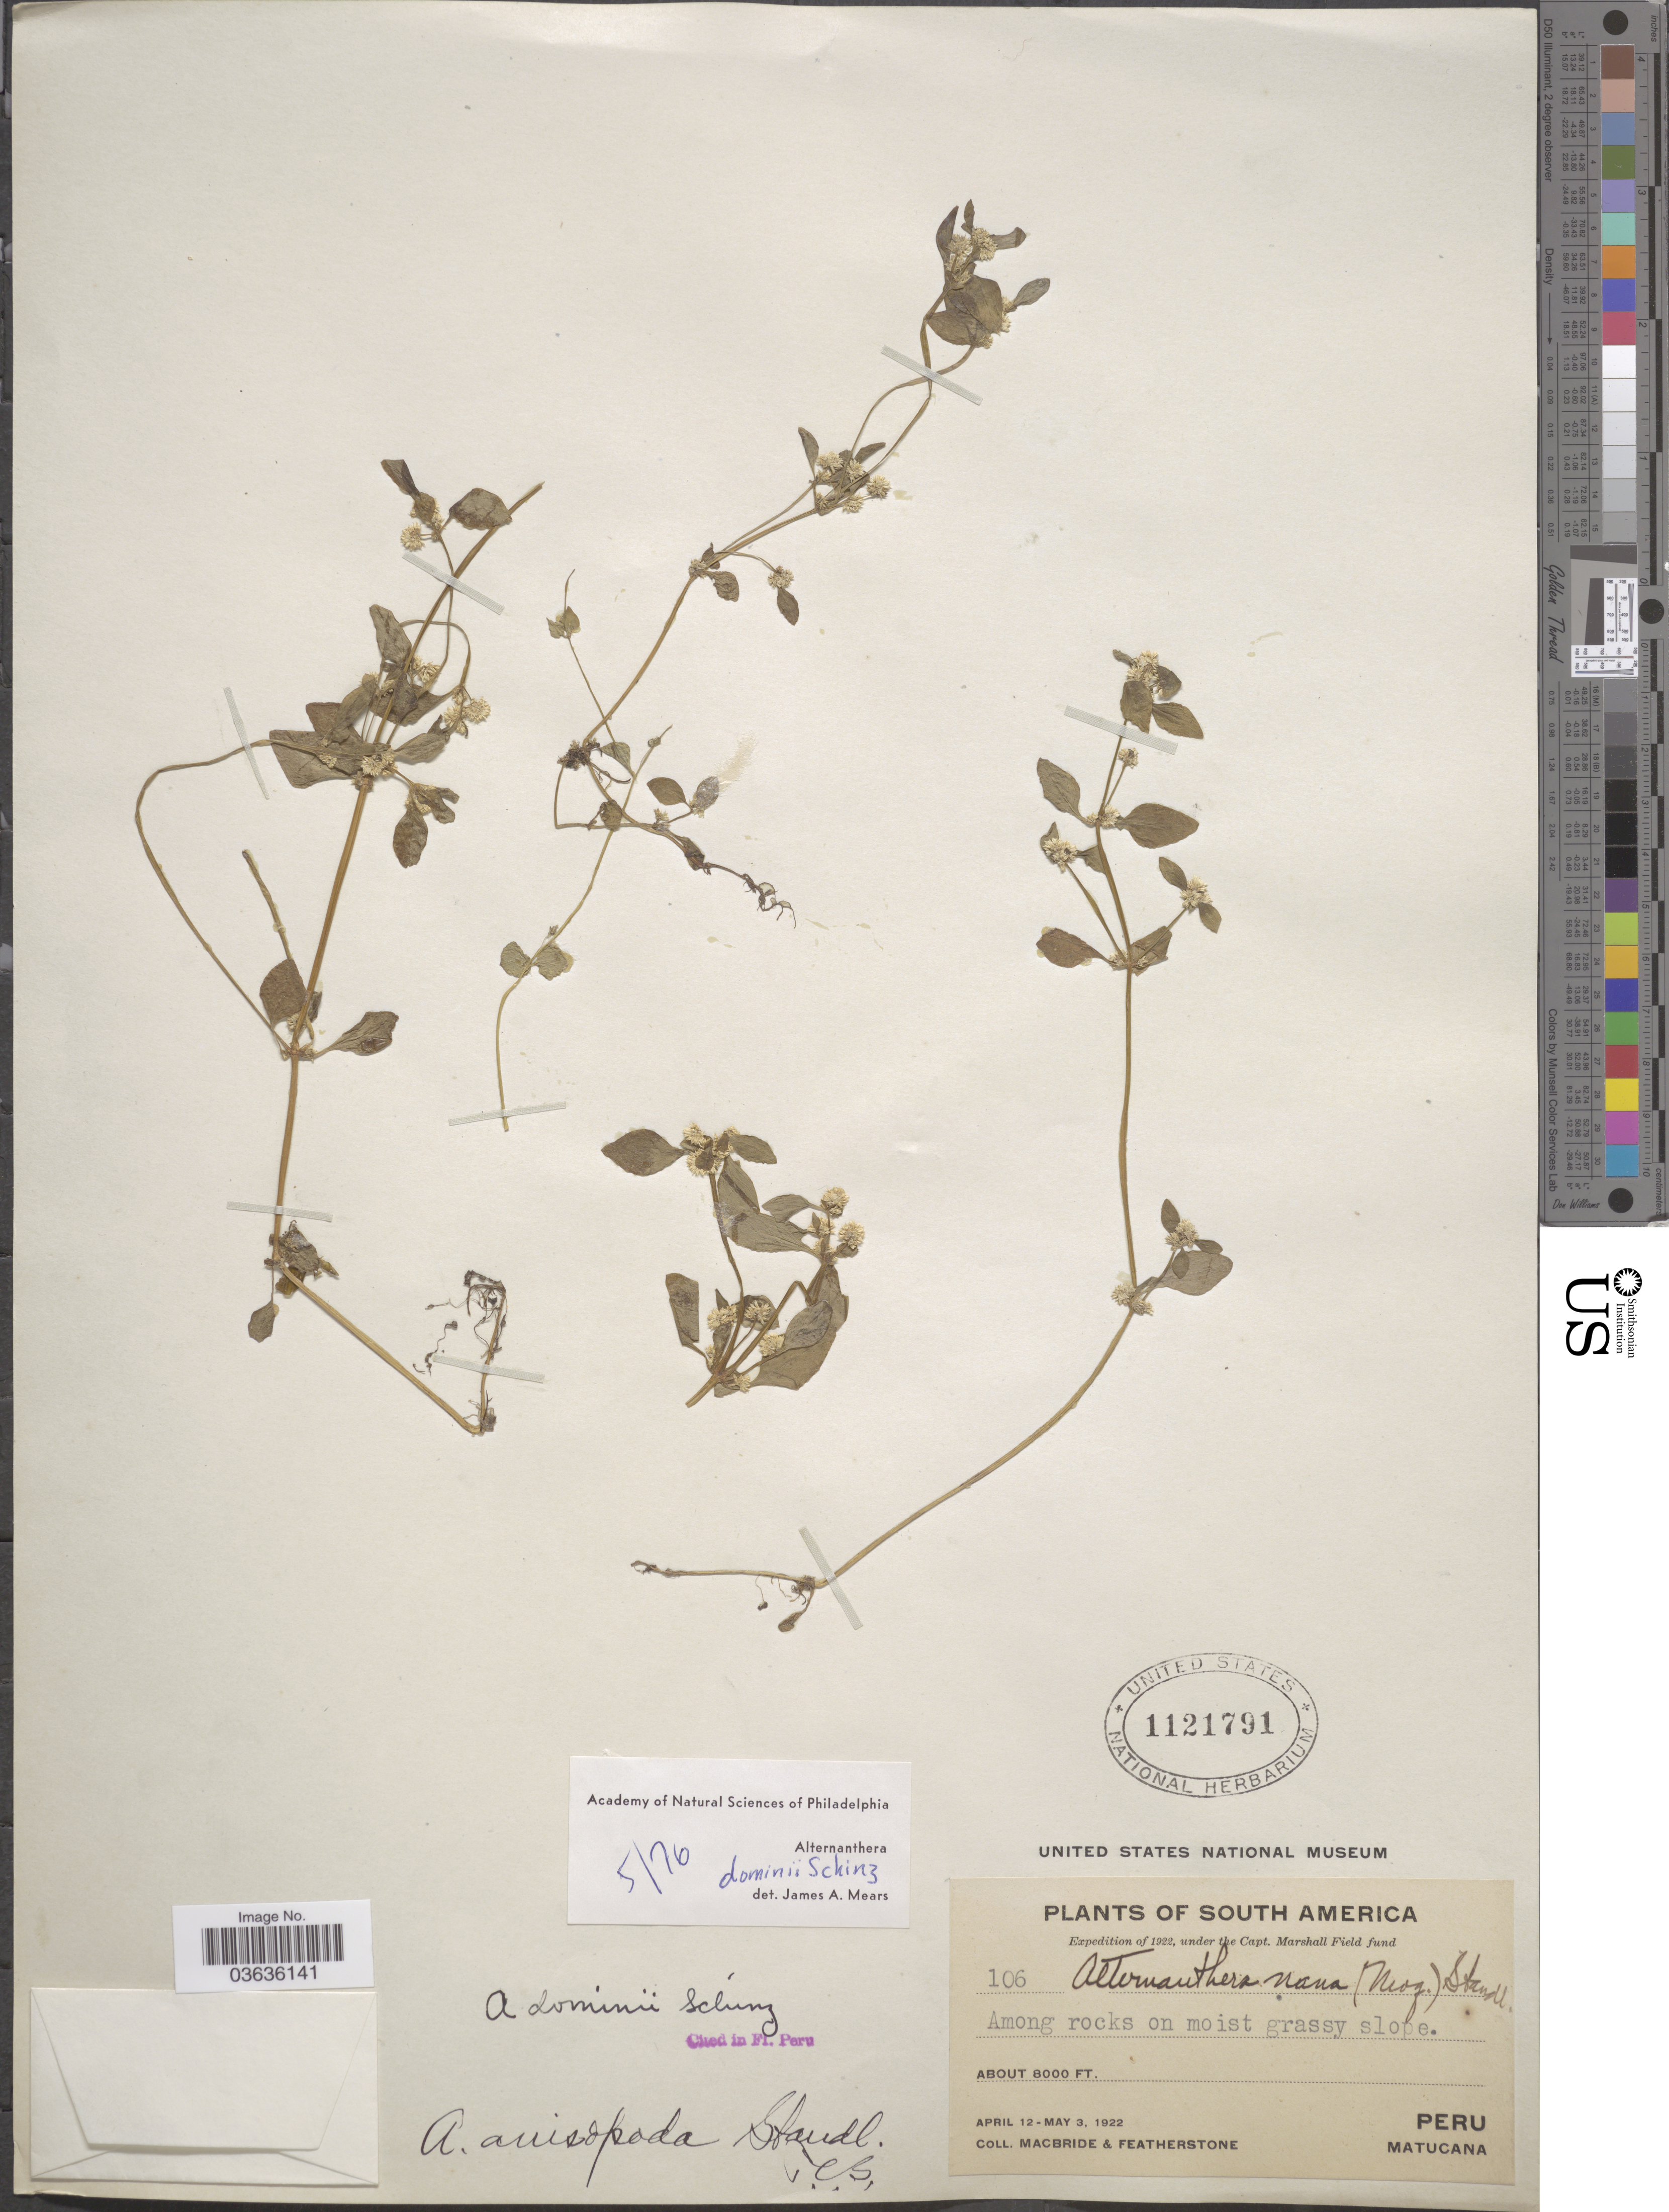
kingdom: Plantae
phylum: Tracheophyta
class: Magnoliopsida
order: Caryophyllales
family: Amaranthaceae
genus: Alternanthera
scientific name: Alternanthera dominii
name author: Schinz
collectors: Macbride, -- & -. Featherstone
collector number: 106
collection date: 1922-04-12/1922-05-03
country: Peru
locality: Among rocks on moist grassy slope. Matucana.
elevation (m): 2438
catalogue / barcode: US 1121791